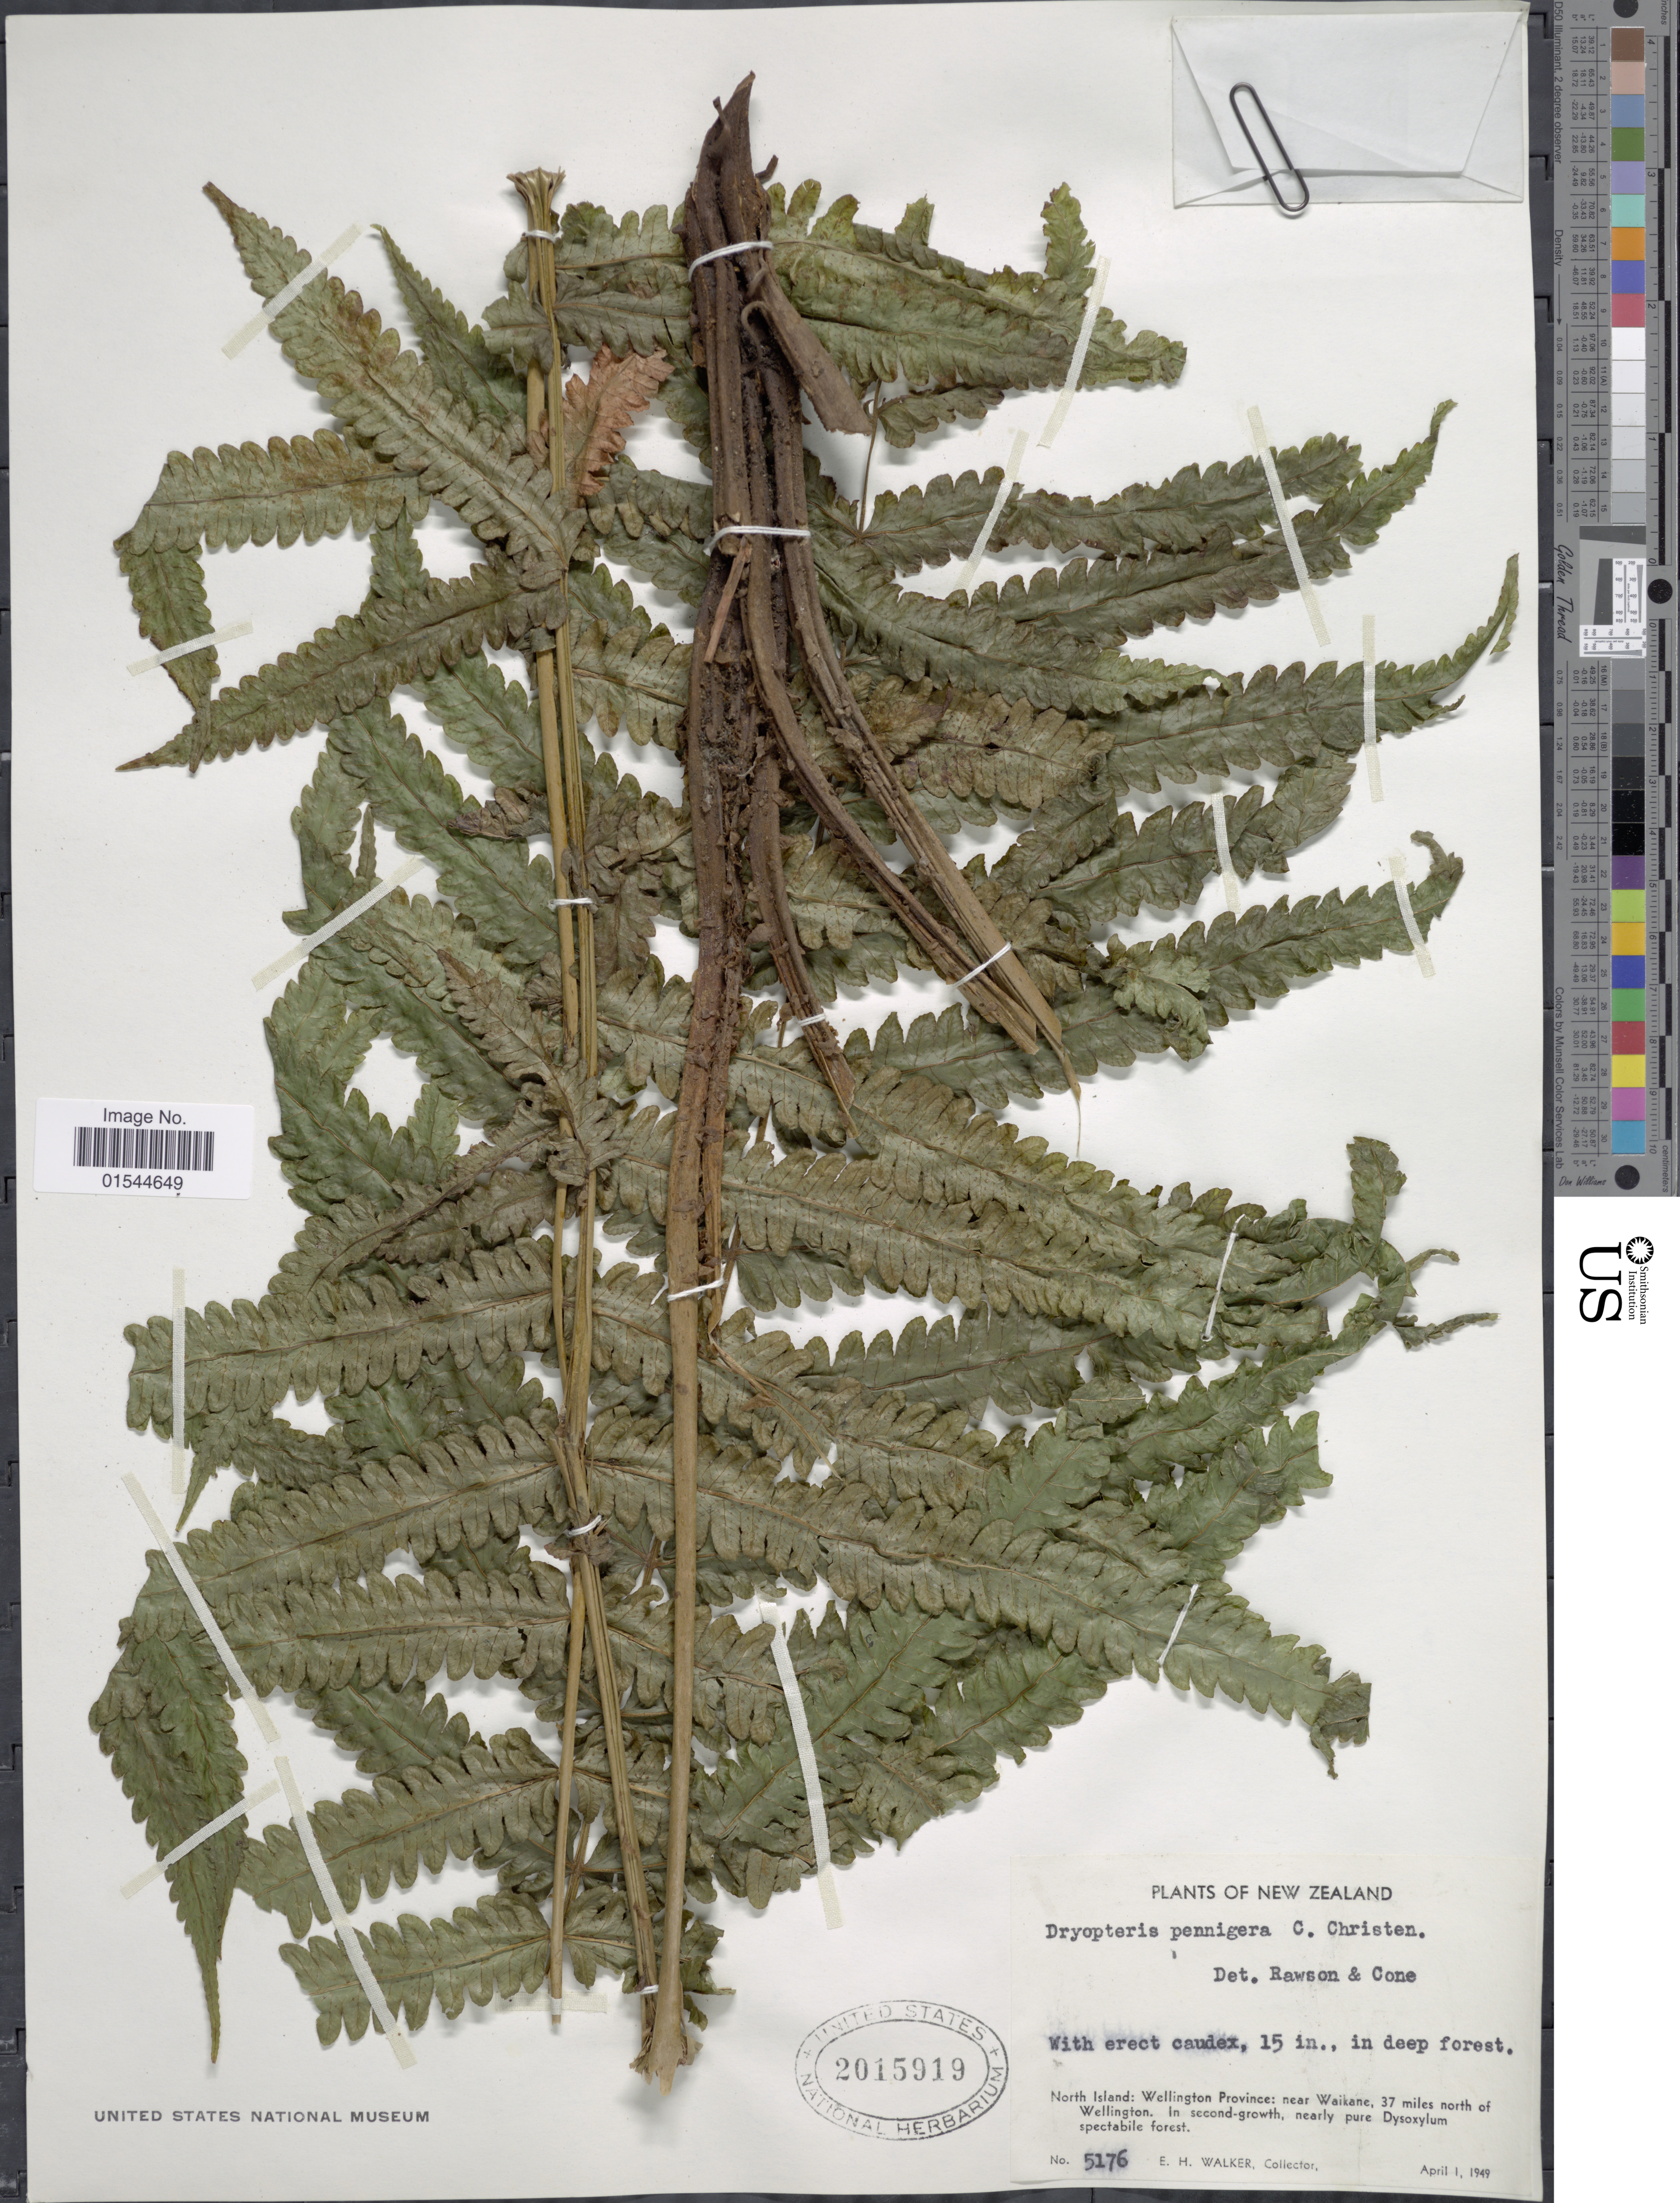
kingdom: Plantae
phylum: Tracheophyta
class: Polypodiopsida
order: Polypodiales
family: Thelypteridaceae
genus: Pneumatopteris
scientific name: Pneumatopteris pennigera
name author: (G. Forst.) Holttum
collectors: E. H. Walker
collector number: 5176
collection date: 1949-04-01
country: New Zealand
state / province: Wellington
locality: North Island: Wellington Province: near Waikane, 37 miles north of Wellington, in second-growth, nearly pure Dysoxylum spectabile forest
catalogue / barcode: US 2015919